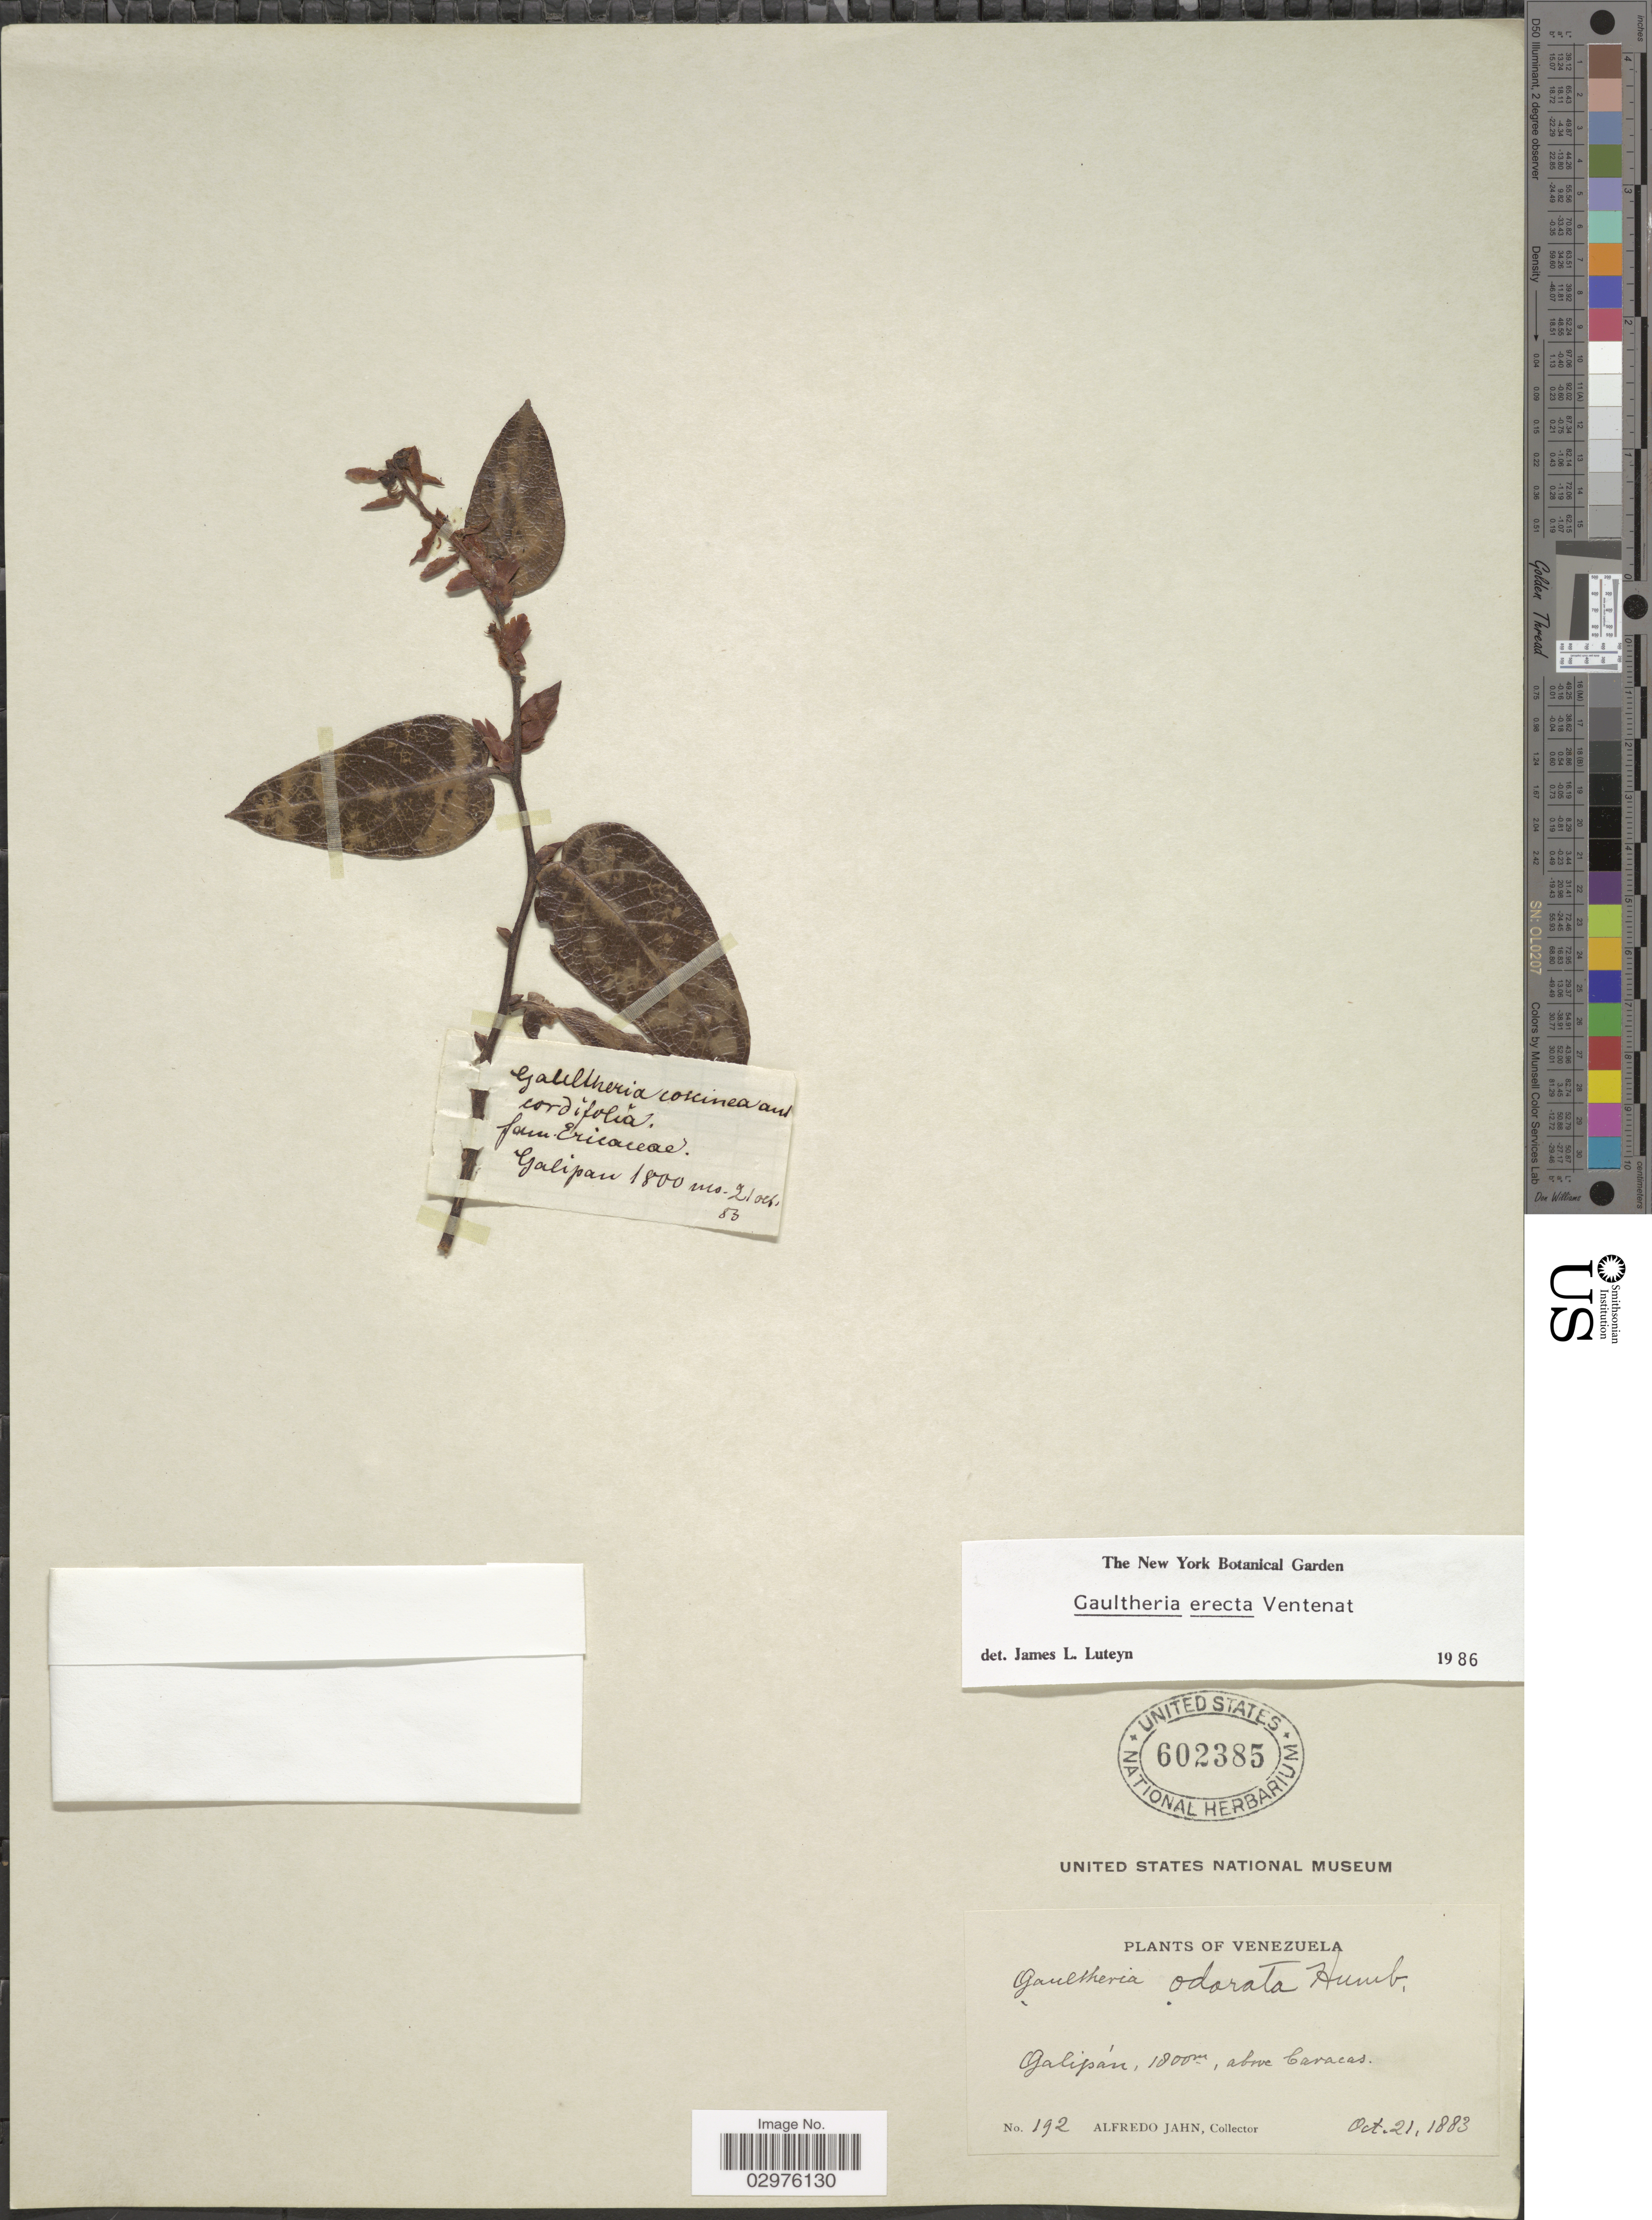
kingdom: Plantae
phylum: Tracheophyta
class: Magnoliopsida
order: Ericales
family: Ericaceae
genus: Gaultheria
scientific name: Gaultheria erecta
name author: Vent.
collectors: A. Jahn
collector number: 192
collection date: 1883-10-21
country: Venezuela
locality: Galipán, above Caracas.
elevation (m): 1800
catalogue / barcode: US 602385